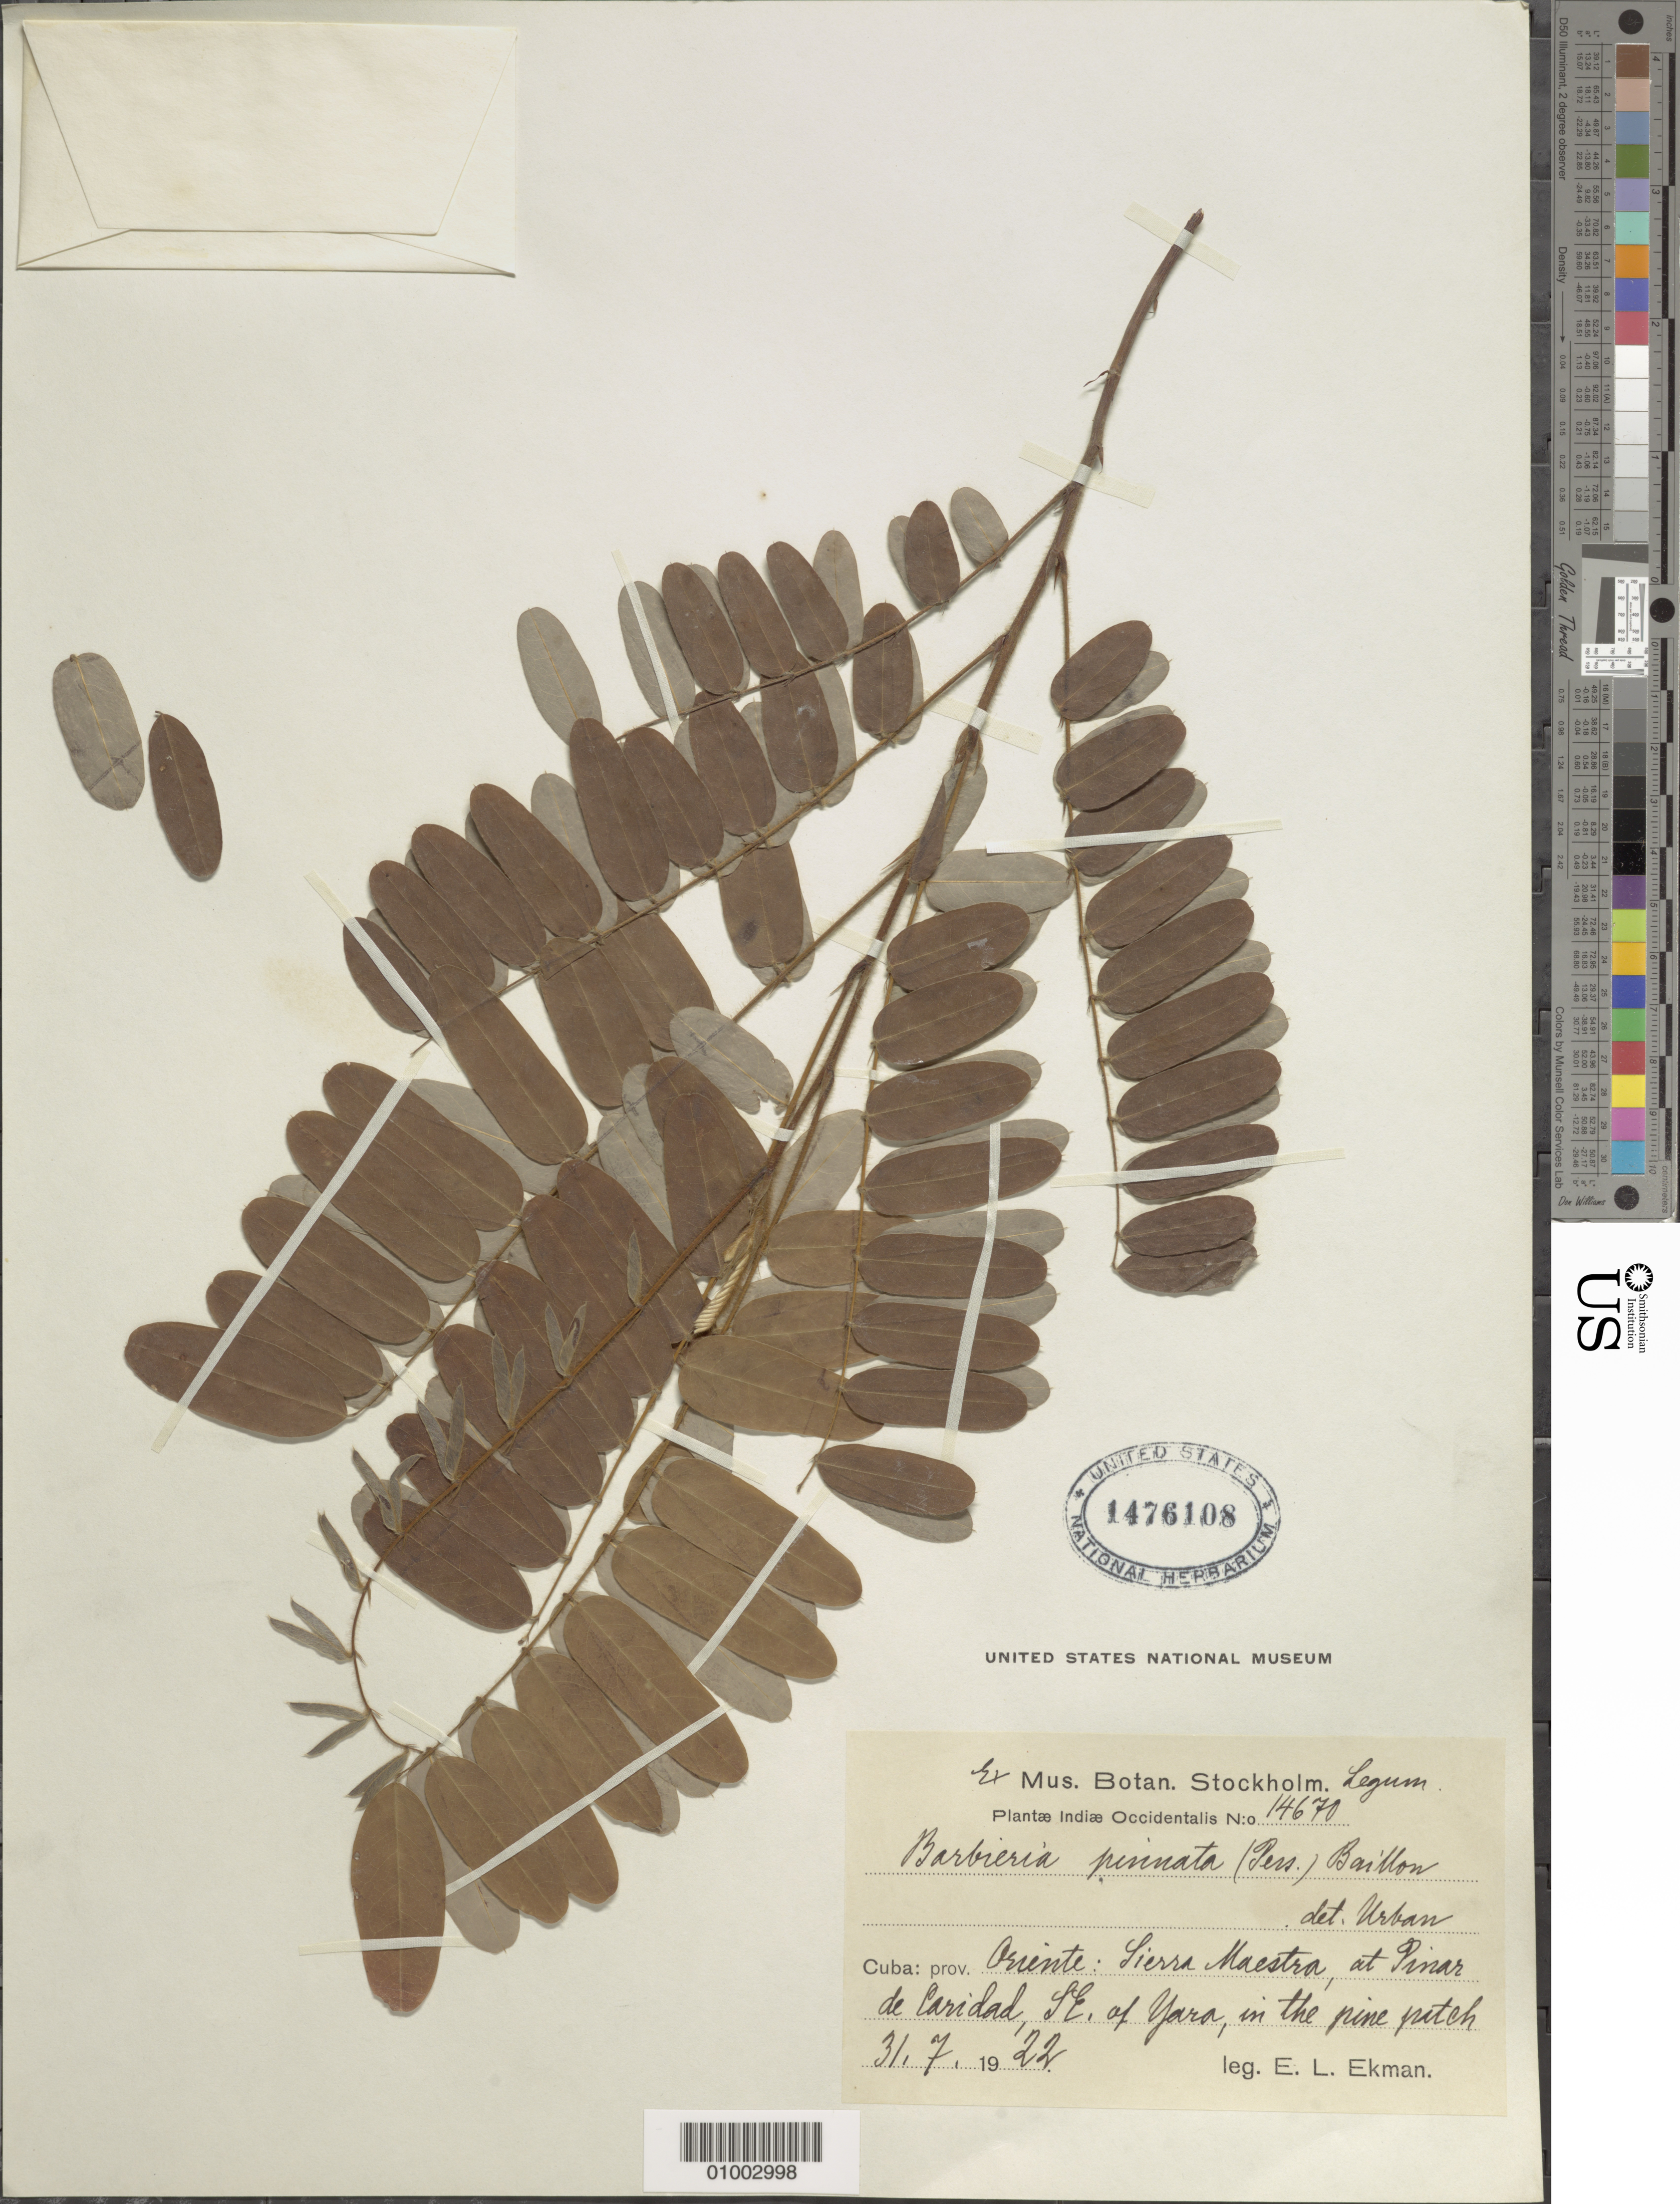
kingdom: Plantae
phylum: Tracheophyta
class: Magnoliopsida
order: Fabales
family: Fabaceae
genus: Barbieria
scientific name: Barbieria pinnata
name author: (Pers.) Baill.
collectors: E. L. Ekman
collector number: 14670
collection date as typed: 31 Jul 1922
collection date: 1922-07-31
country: Cuba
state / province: Oriente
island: Cuba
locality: Sierra Maestra, at Pinar de Caridad SE of Yara, in the pine patch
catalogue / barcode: US 1476108